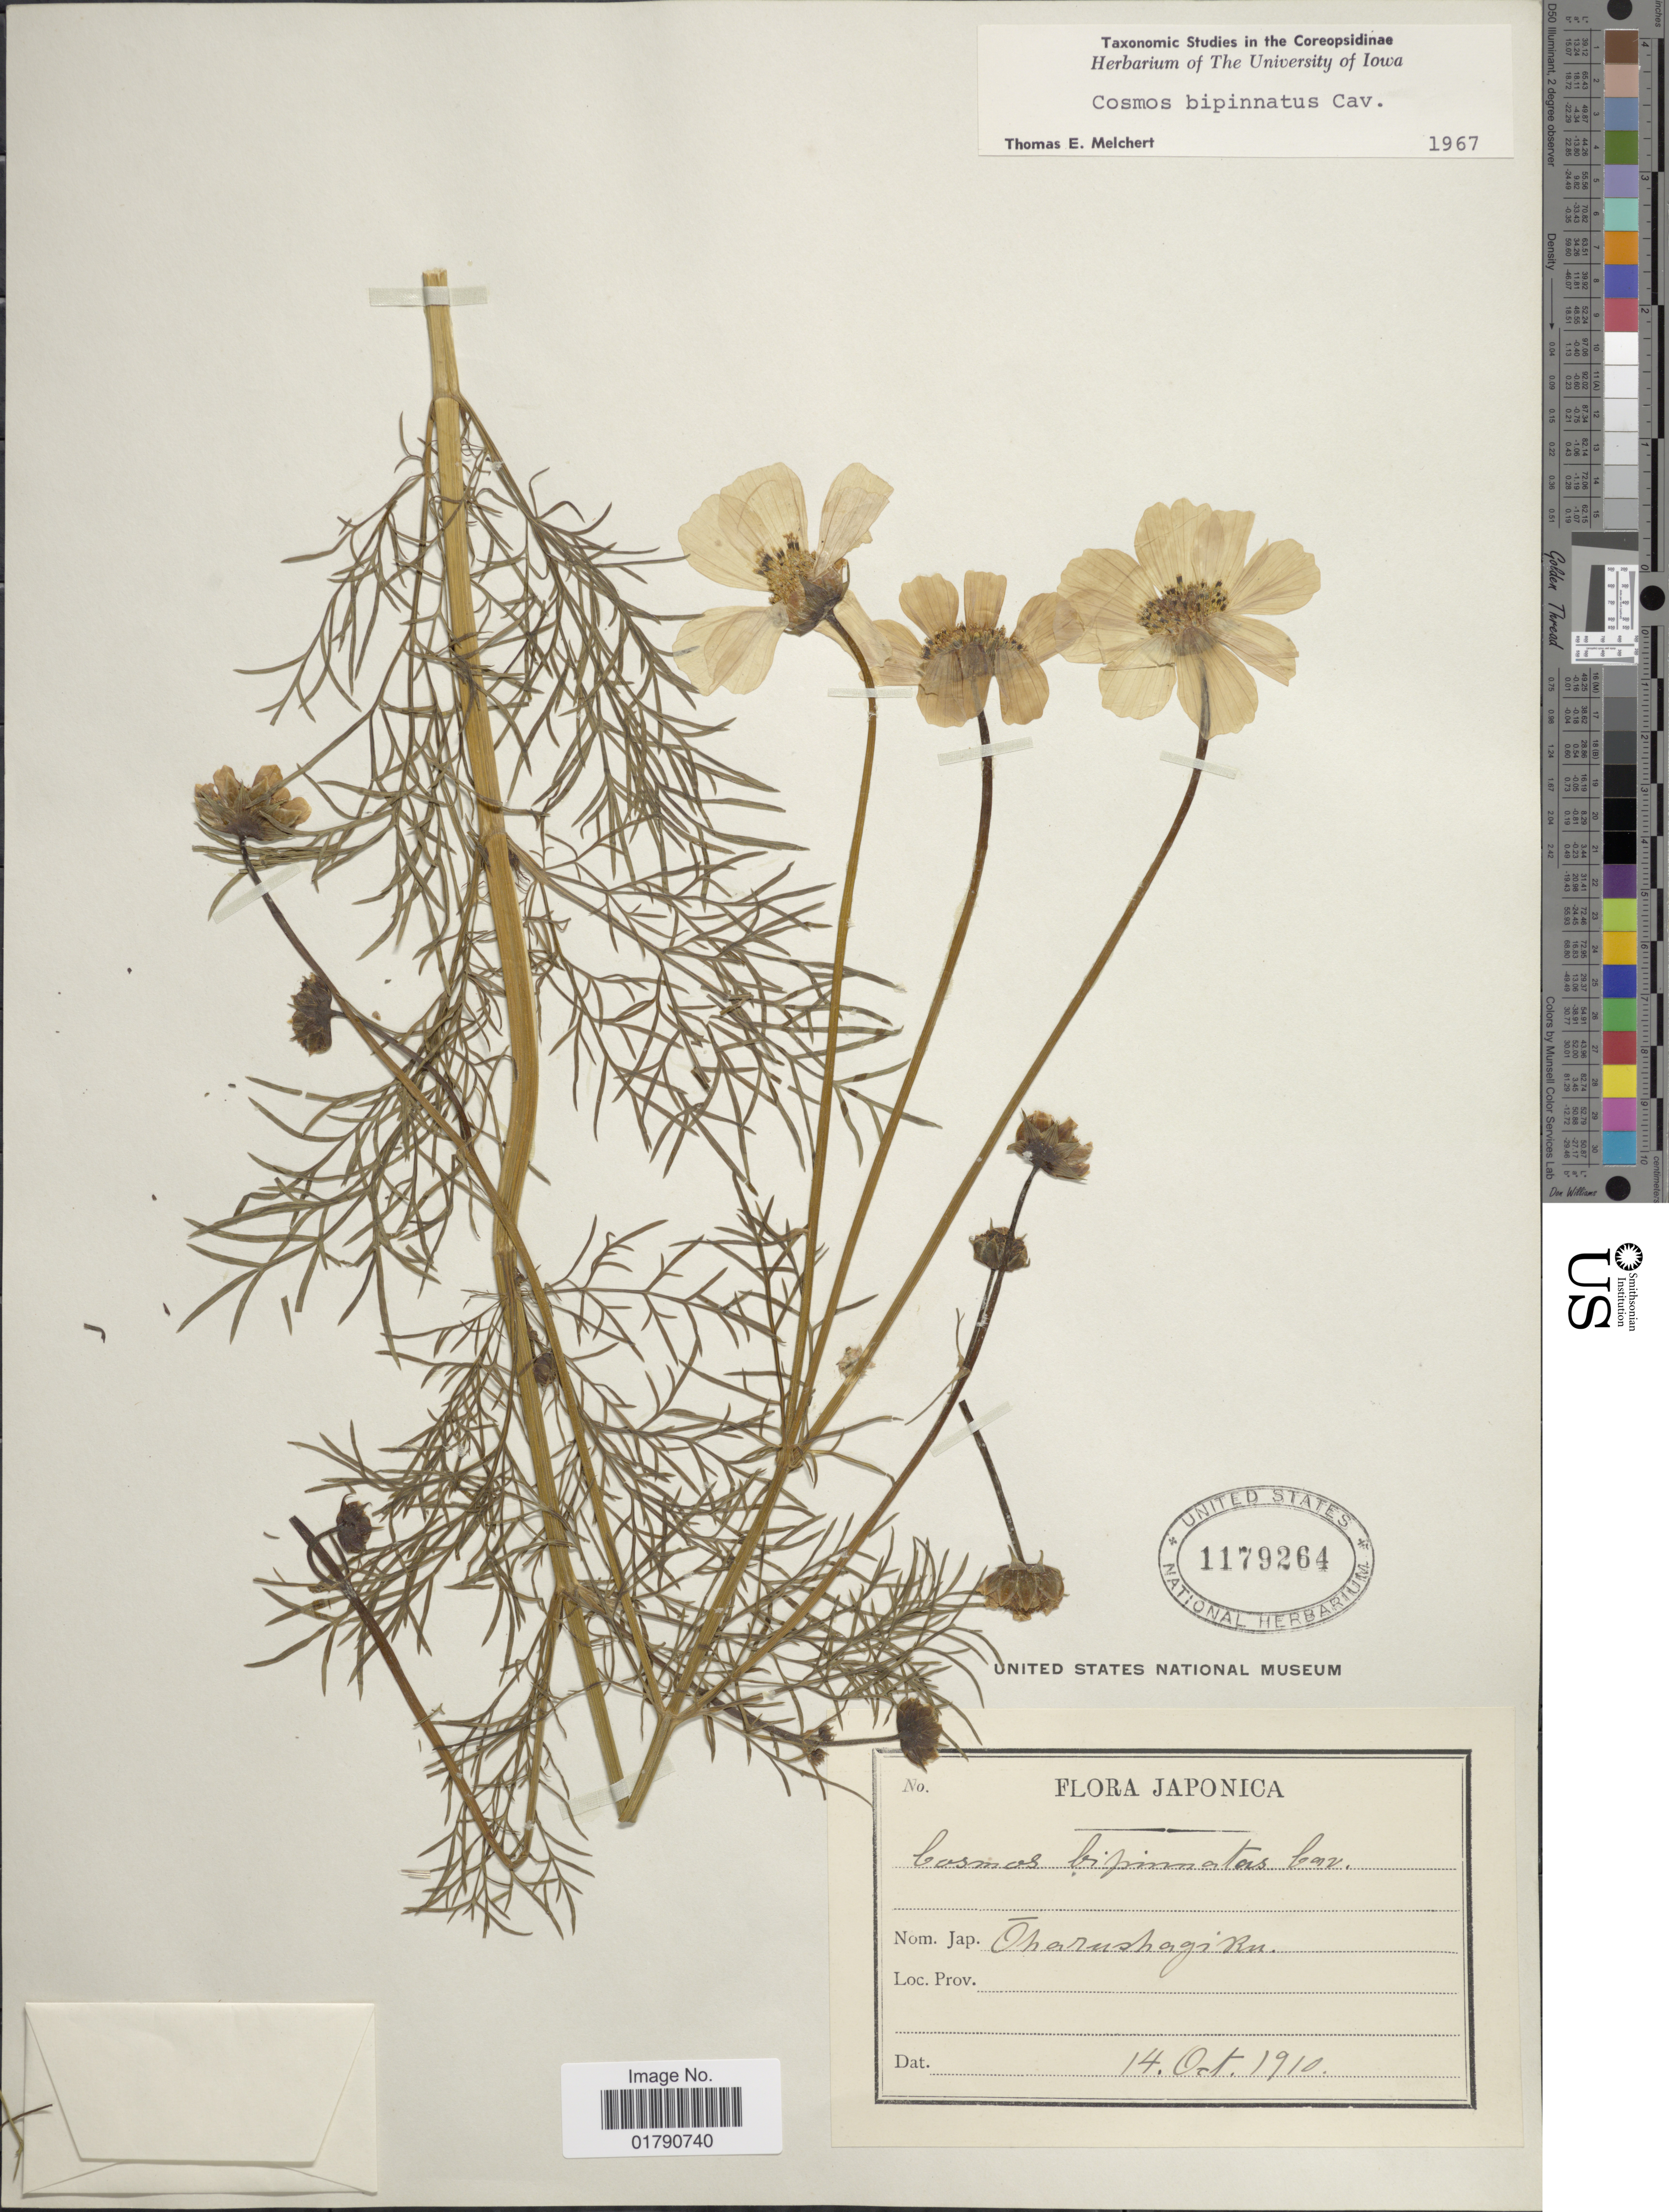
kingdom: Plantae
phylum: Tracheophyta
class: Magnoliopsida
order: Asterales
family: Asteraceae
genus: Cosmos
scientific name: Cosmos bipinnatus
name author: Cav.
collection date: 1910-10-14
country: Japan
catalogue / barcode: US 1179264